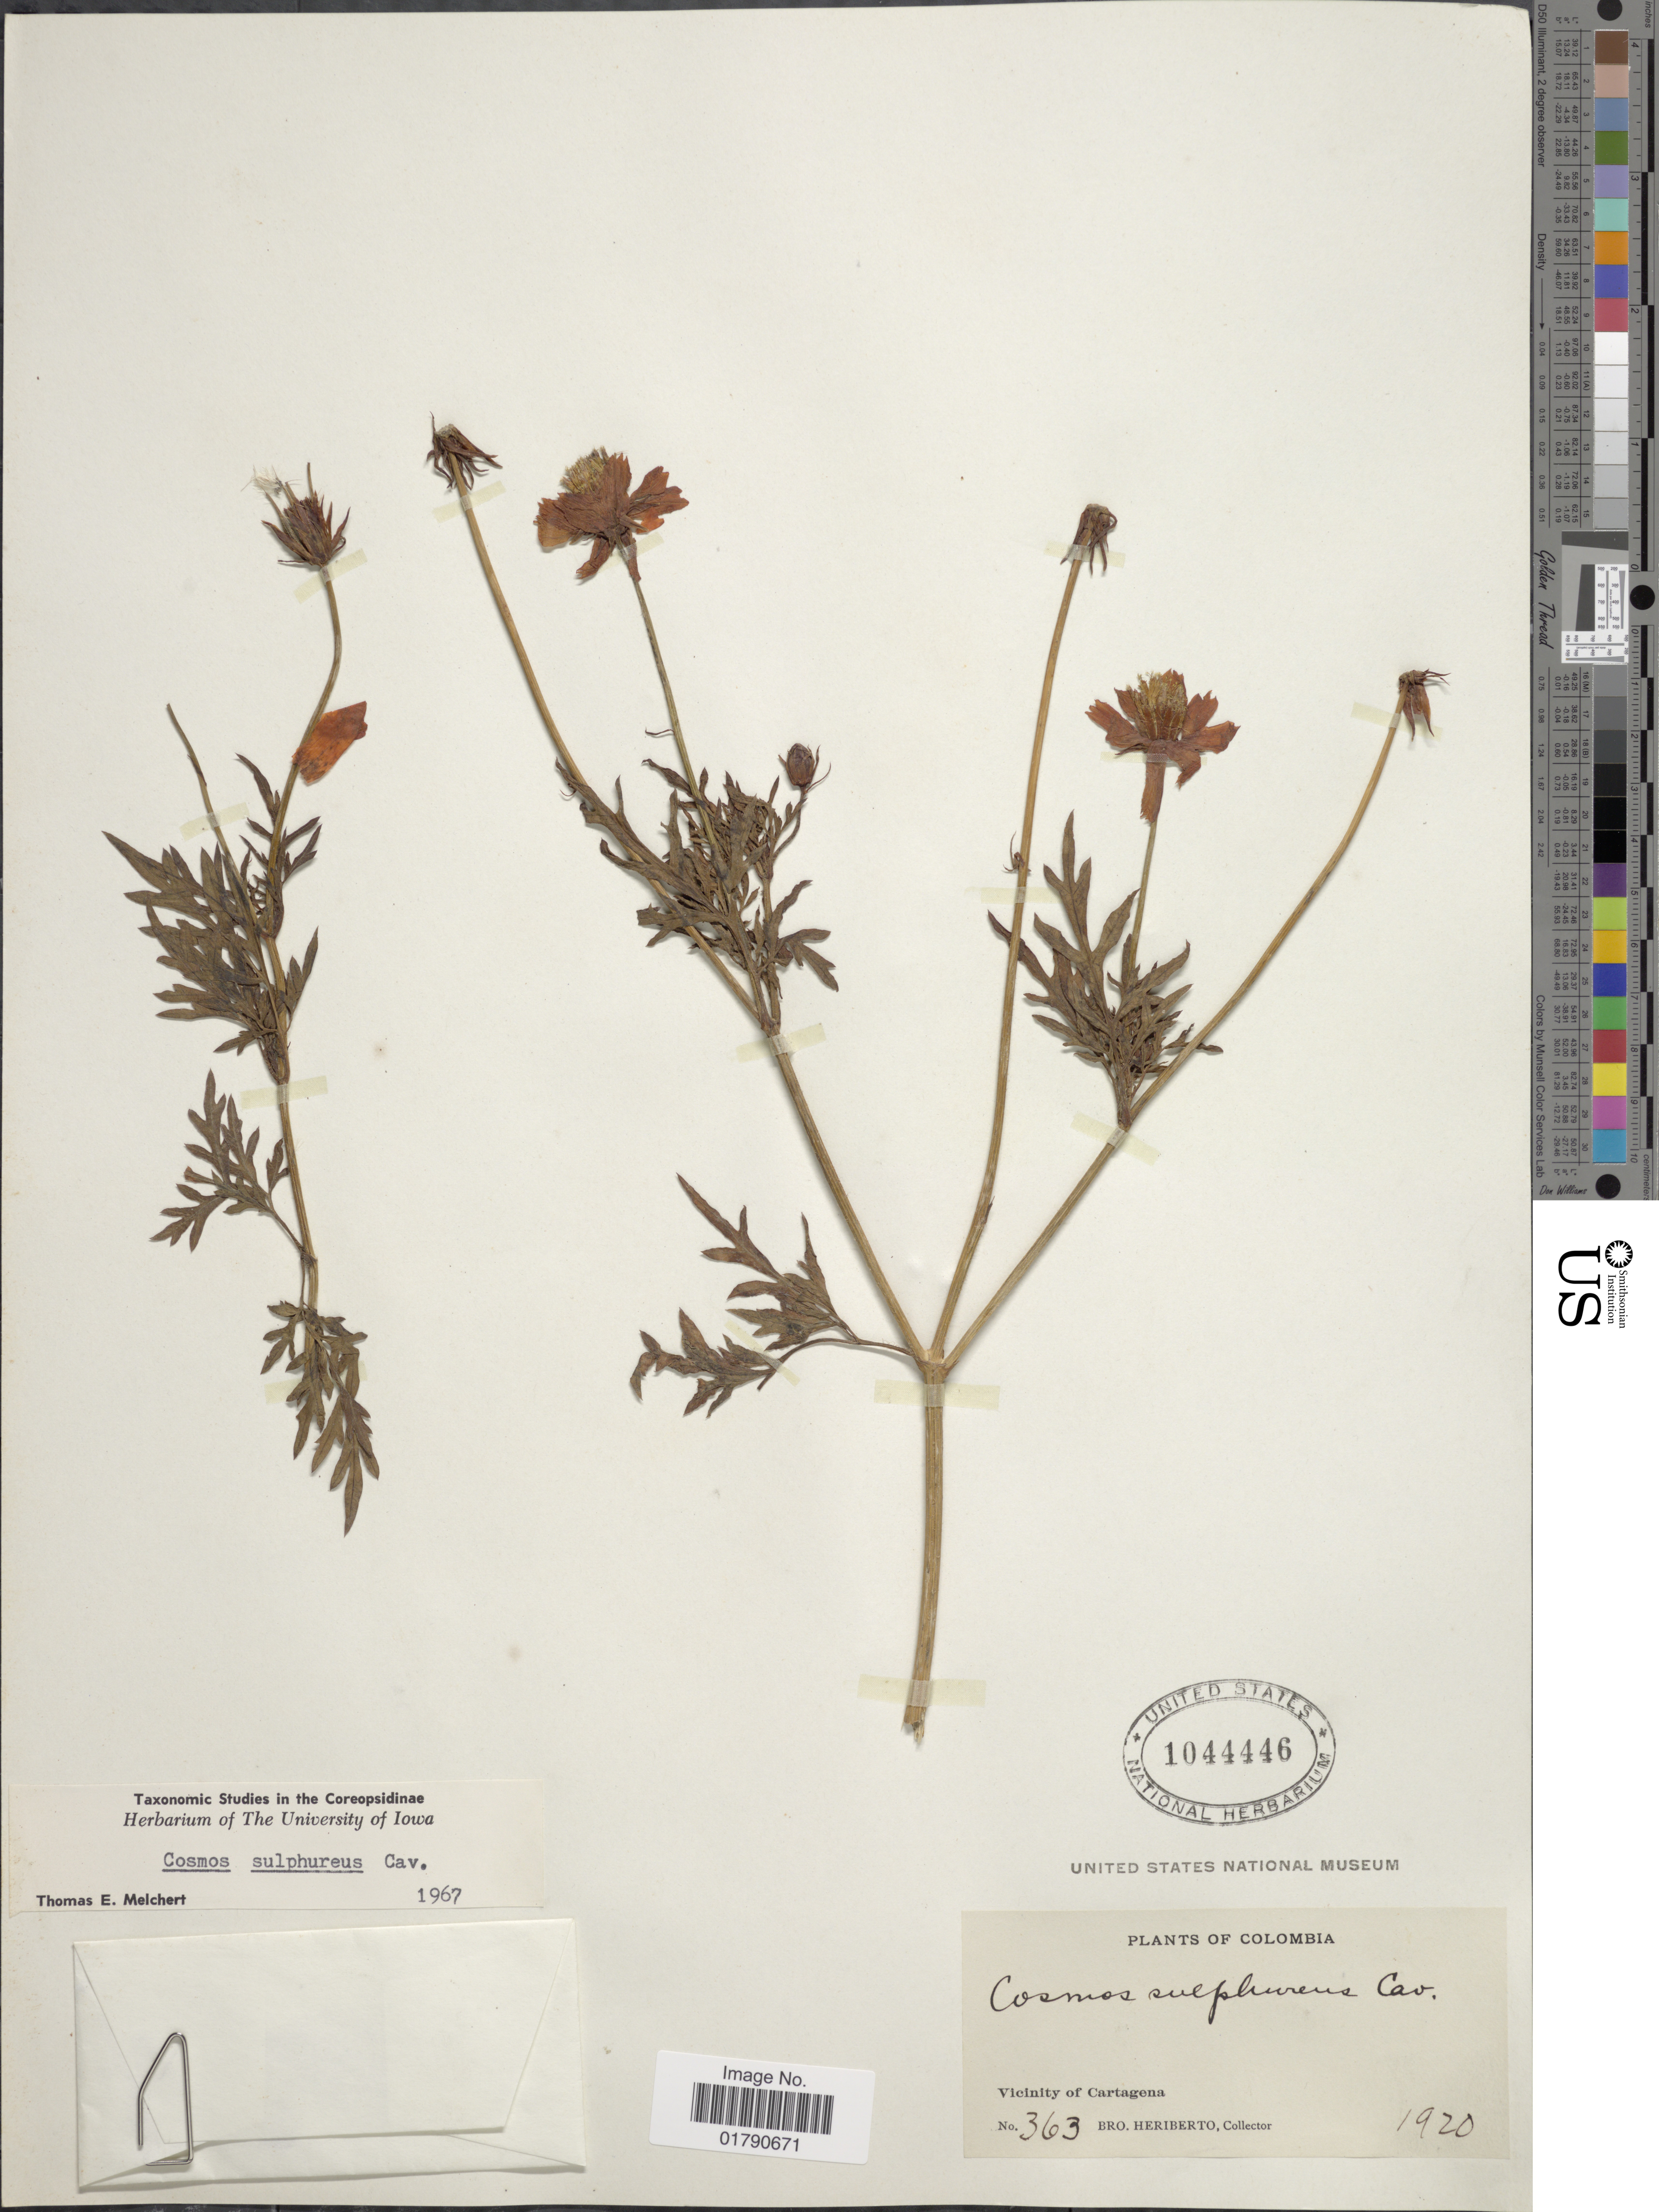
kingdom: Plantae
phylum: Tracheophyta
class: Magnoliopsida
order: Asterales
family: Asteraceae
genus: Cosmos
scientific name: Cosmos sulphureus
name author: Cav.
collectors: B. Heriberto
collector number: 363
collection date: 1920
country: Colombia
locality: Vicinity of Cartagena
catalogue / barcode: US 1044446